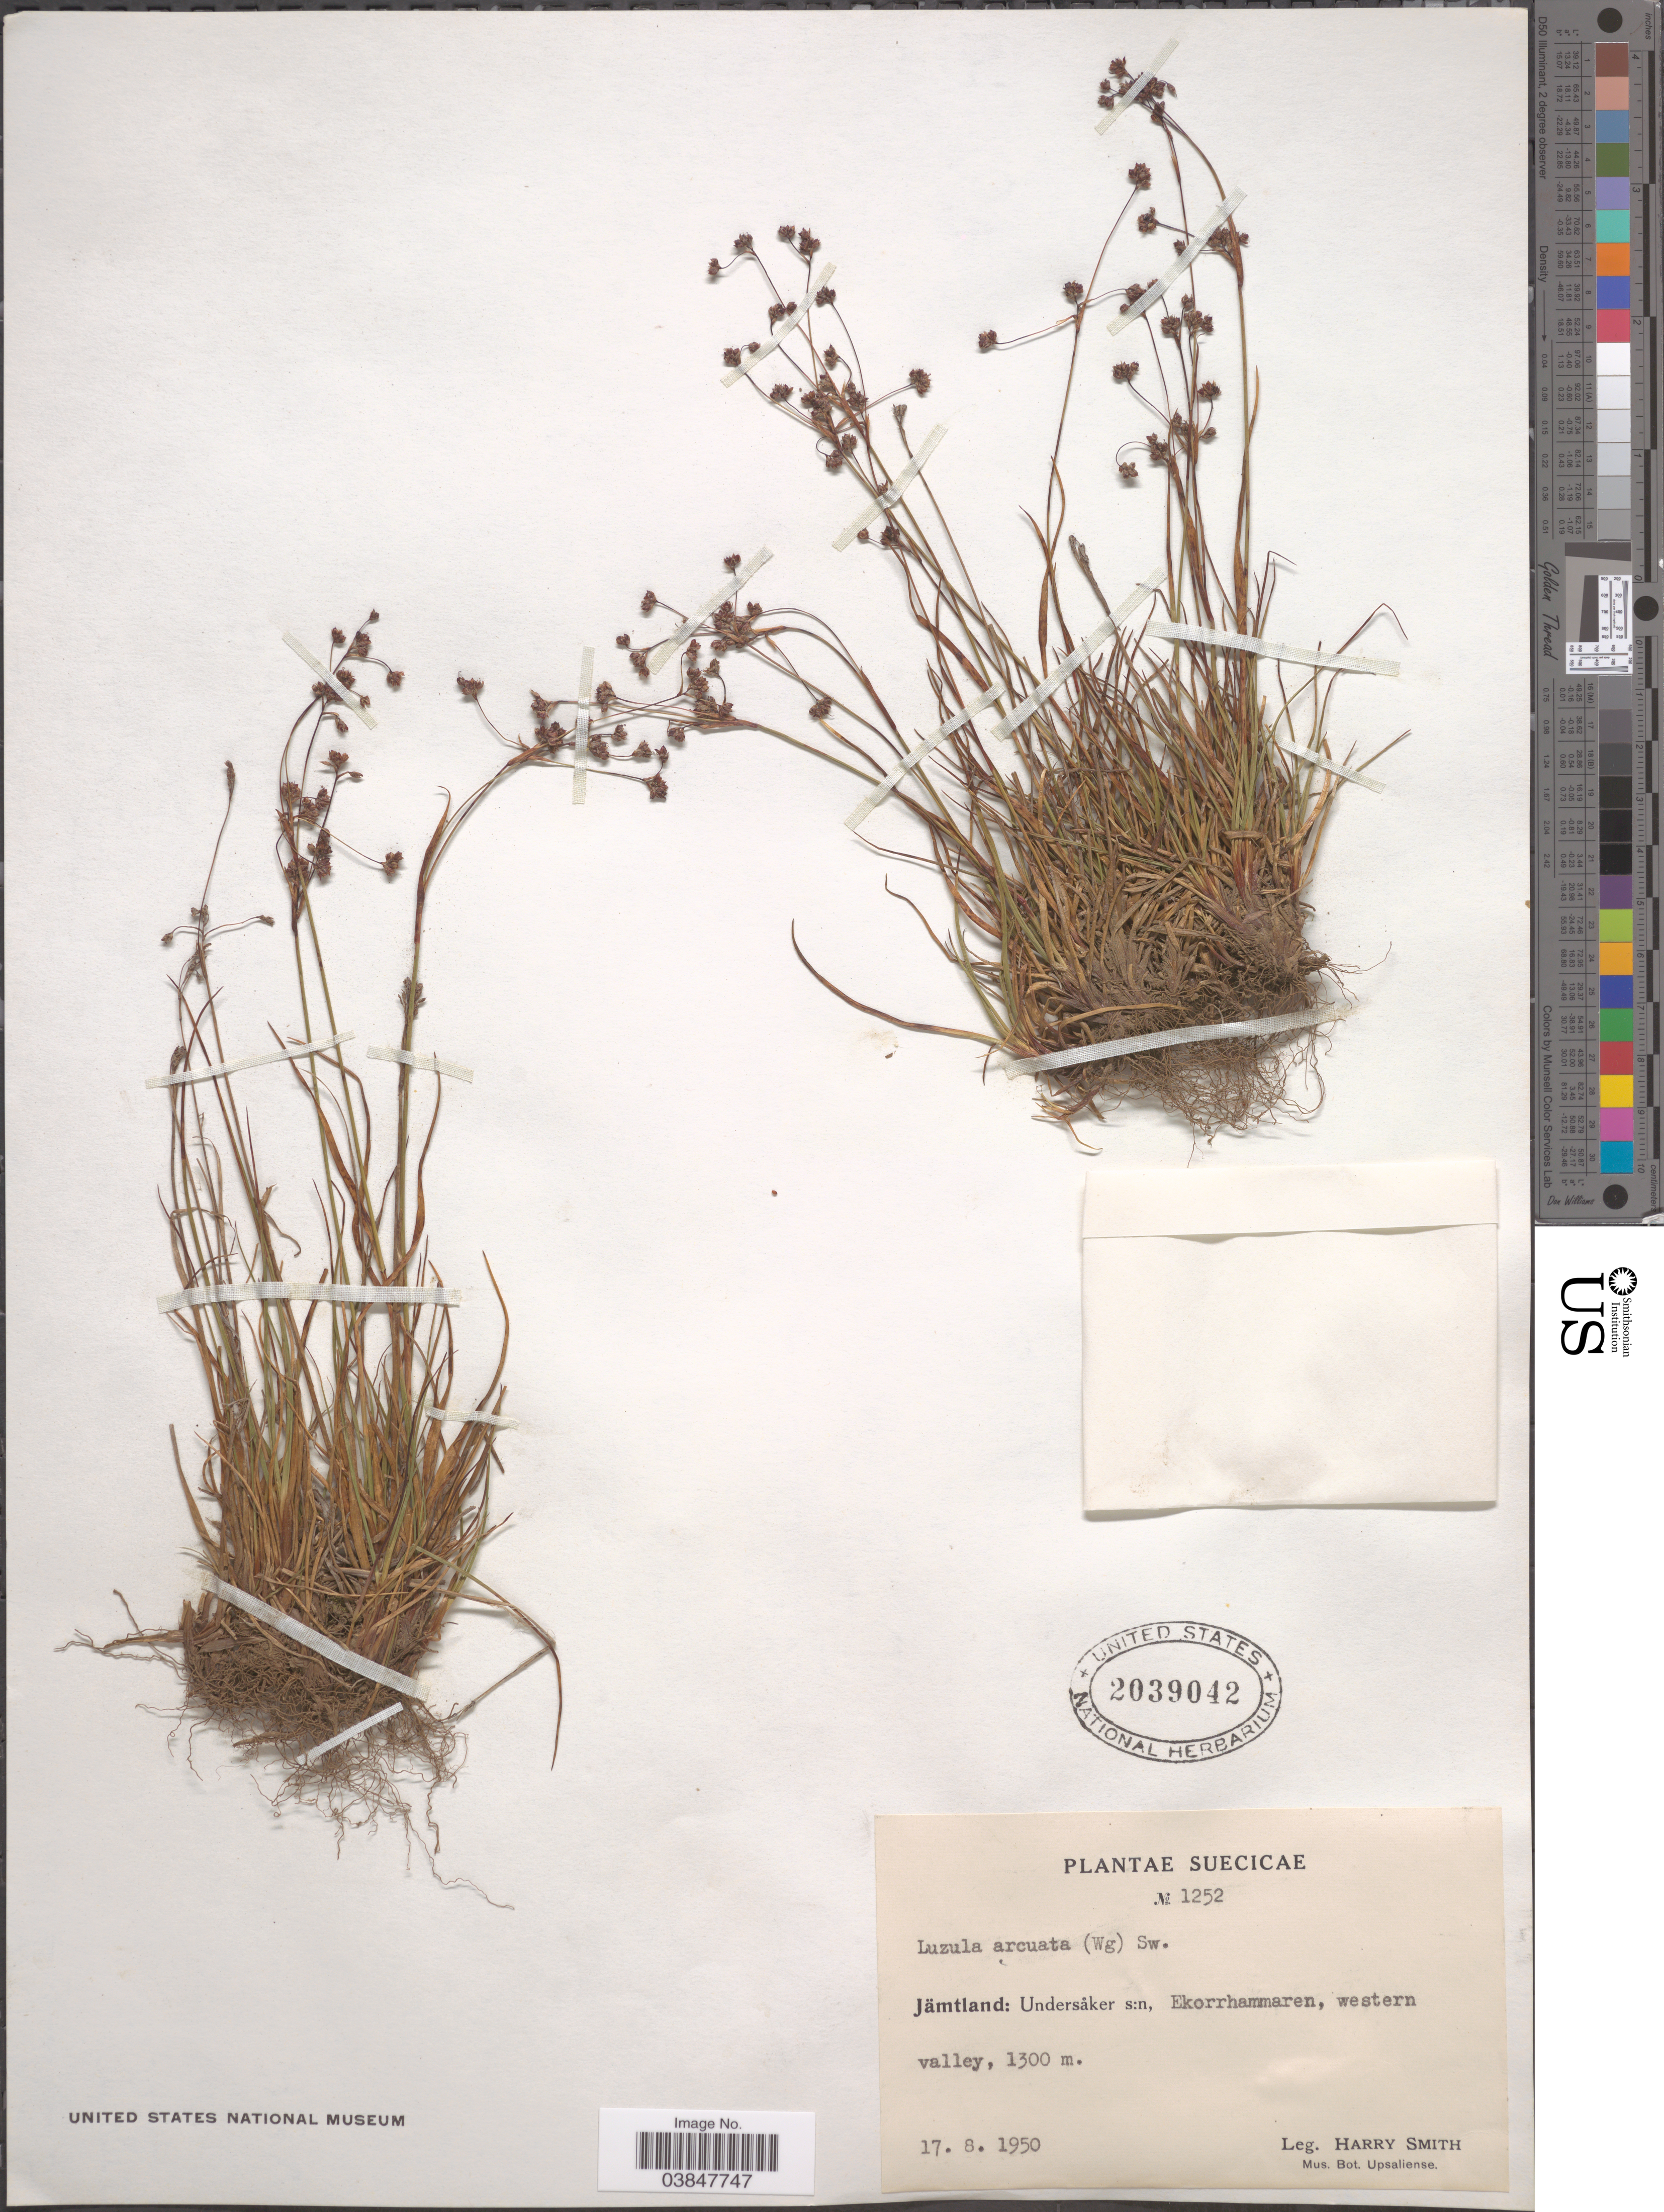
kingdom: Plantae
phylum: Tracheophyta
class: Liliopsida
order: Poales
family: Juncaceae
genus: Luzula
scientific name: Luzula arcuata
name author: (Wahlenb.) Sw.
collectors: H. Smith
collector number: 1252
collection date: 1950-08-17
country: Sweden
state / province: Jämtland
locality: Suecicae. Jämtland: Undersåker s:n, Ekorrhammaren, western valley.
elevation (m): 1300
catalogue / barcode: US 2039042